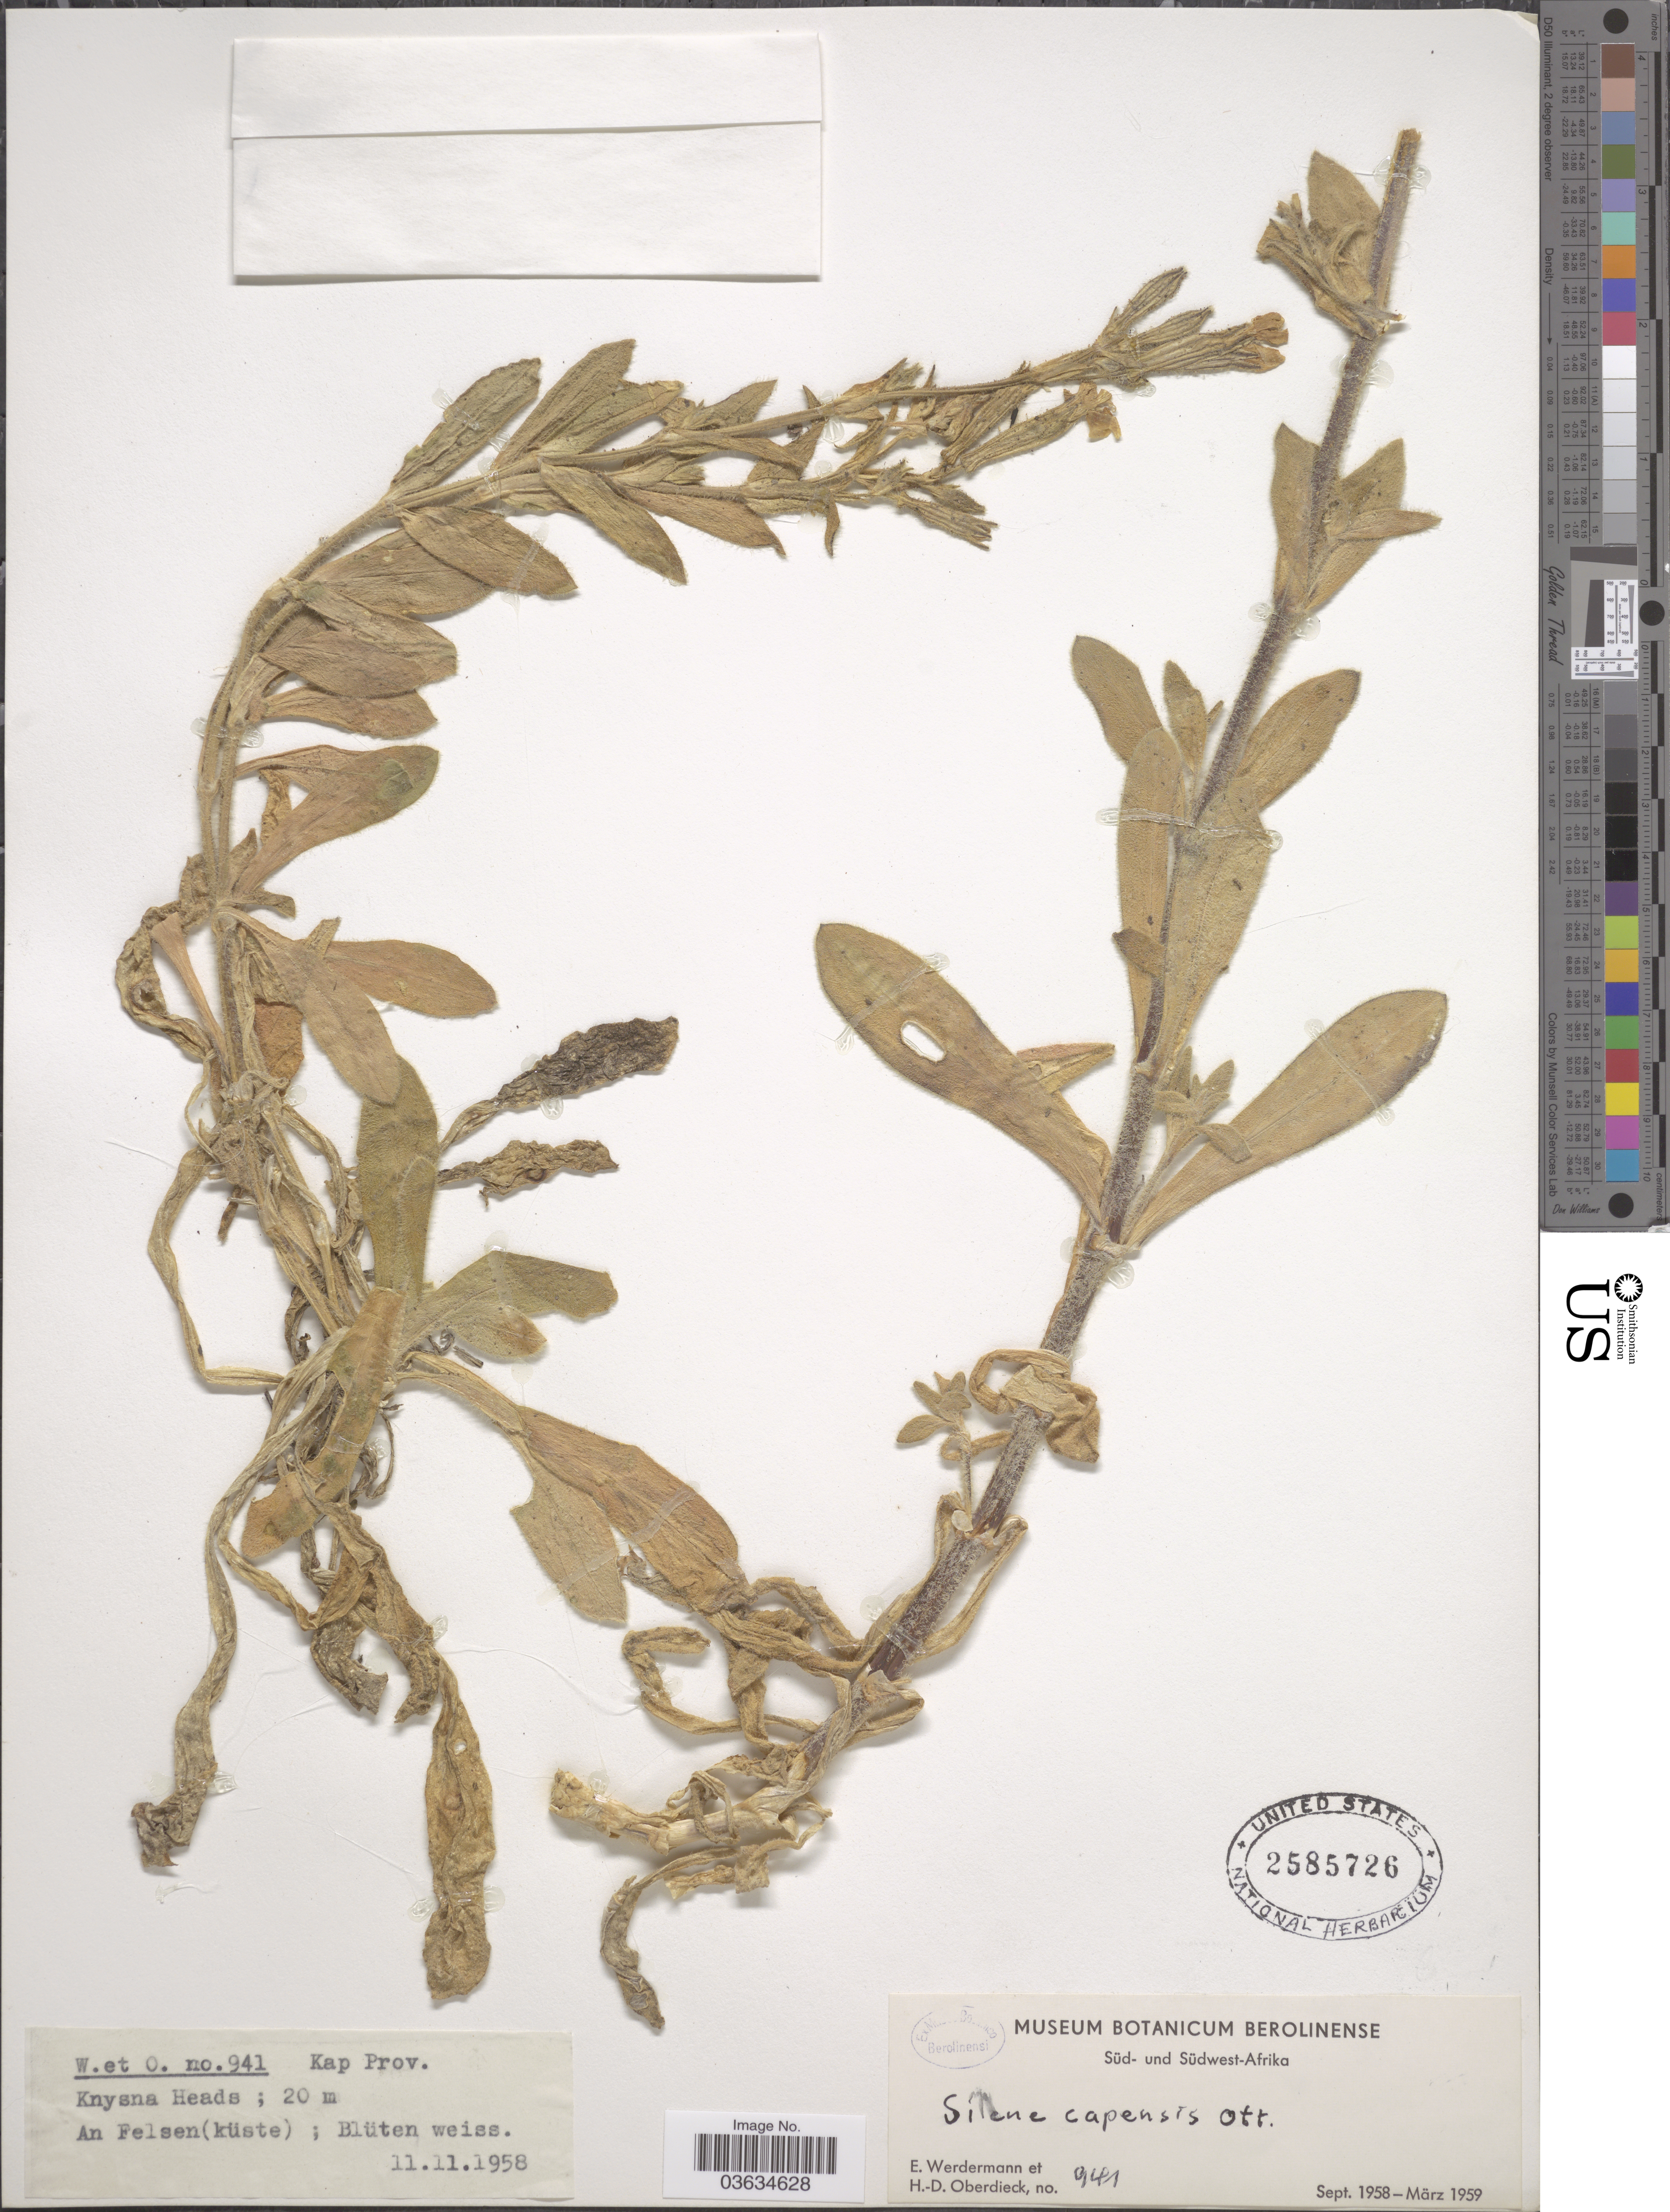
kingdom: Plantae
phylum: Tracheophyta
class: Magnoliopsida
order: Caryophyllales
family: Caryophyllaceae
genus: Silene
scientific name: Silene capensis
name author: Otth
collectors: E. Werdermann & H. Oberdieck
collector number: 941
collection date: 1958-11-11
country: South Africa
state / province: Western Cape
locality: Knysna Heads.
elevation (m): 20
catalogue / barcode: US 2585726